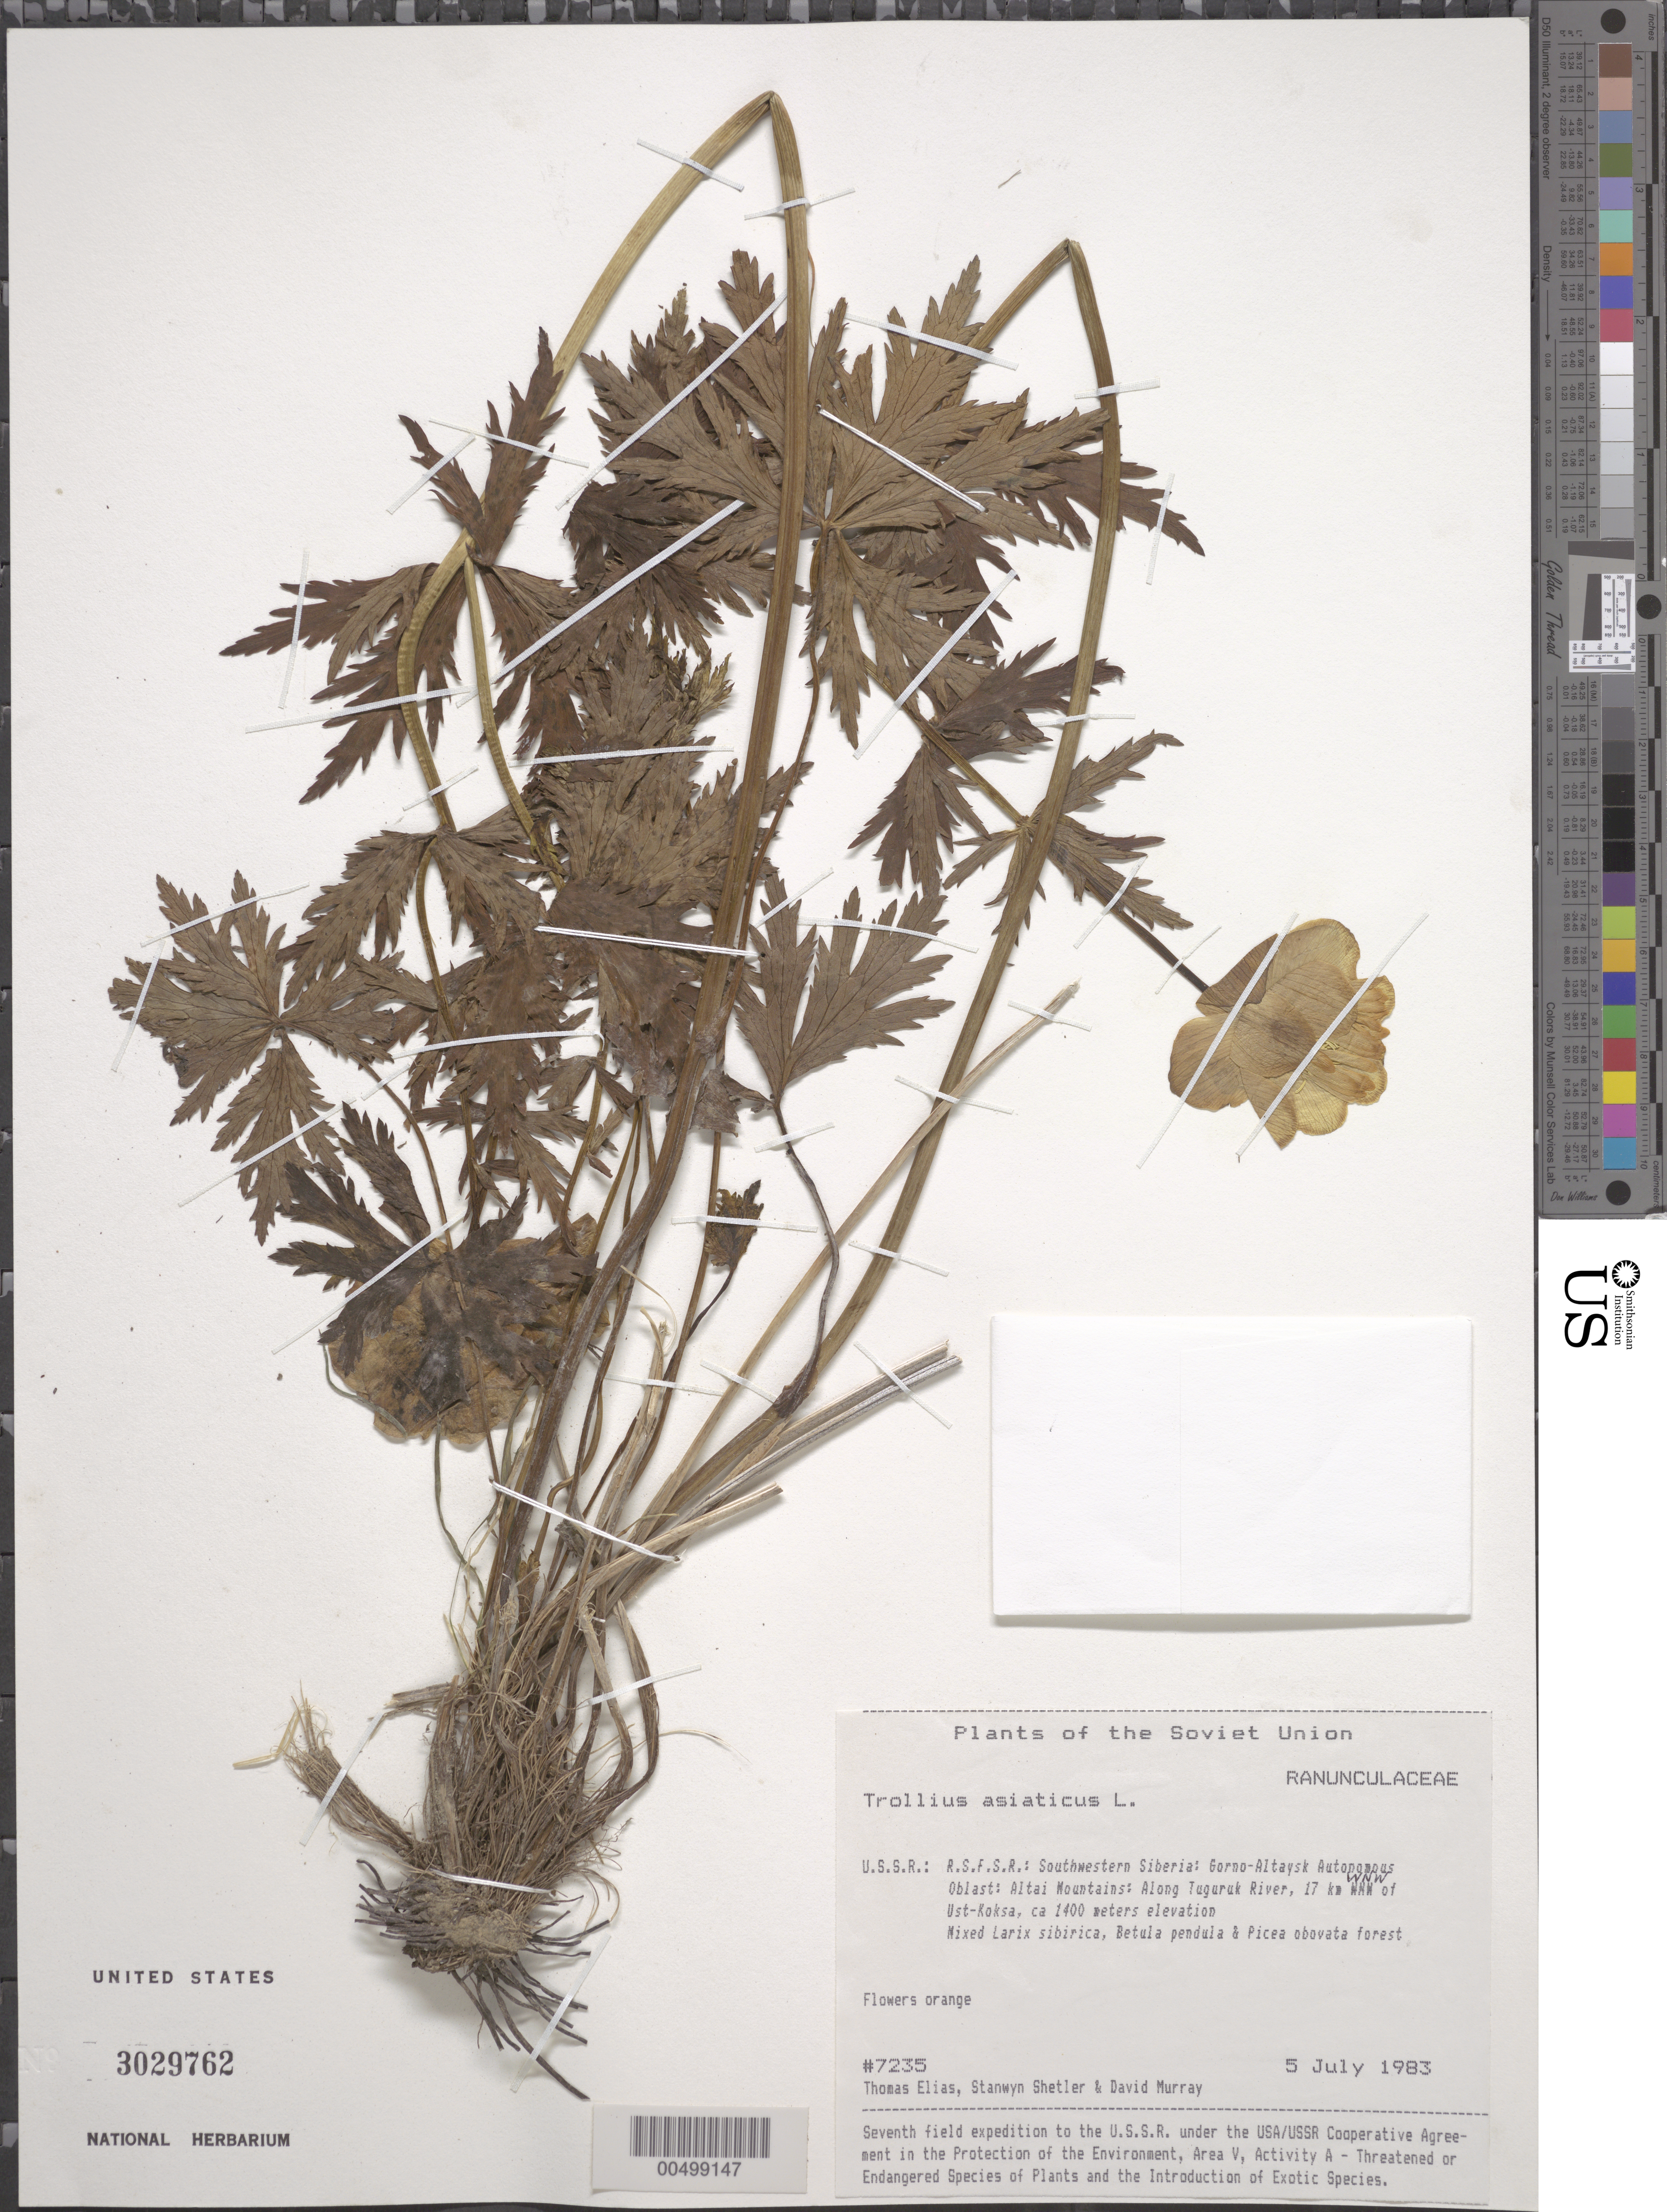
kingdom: Plantae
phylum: Tracheophyta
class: Magnoliopsida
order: Ranunculales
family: Ranunculaceae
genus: Trollius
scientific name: Trollius asiaticus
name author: L.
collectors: T. Elias, S. Shetler & D. F. Murray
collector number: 7235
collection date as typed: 05 Jul 1983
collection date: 1983-07-05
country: Russian Federation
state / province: Altai Republic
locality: Altai Mountains, along Tuguruk River, 17 km WNW of Ust-Koksa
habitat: mixed Larix sibirica, Betula pendula and Picea obovata forest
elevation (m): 1400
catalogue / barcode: US 3029762